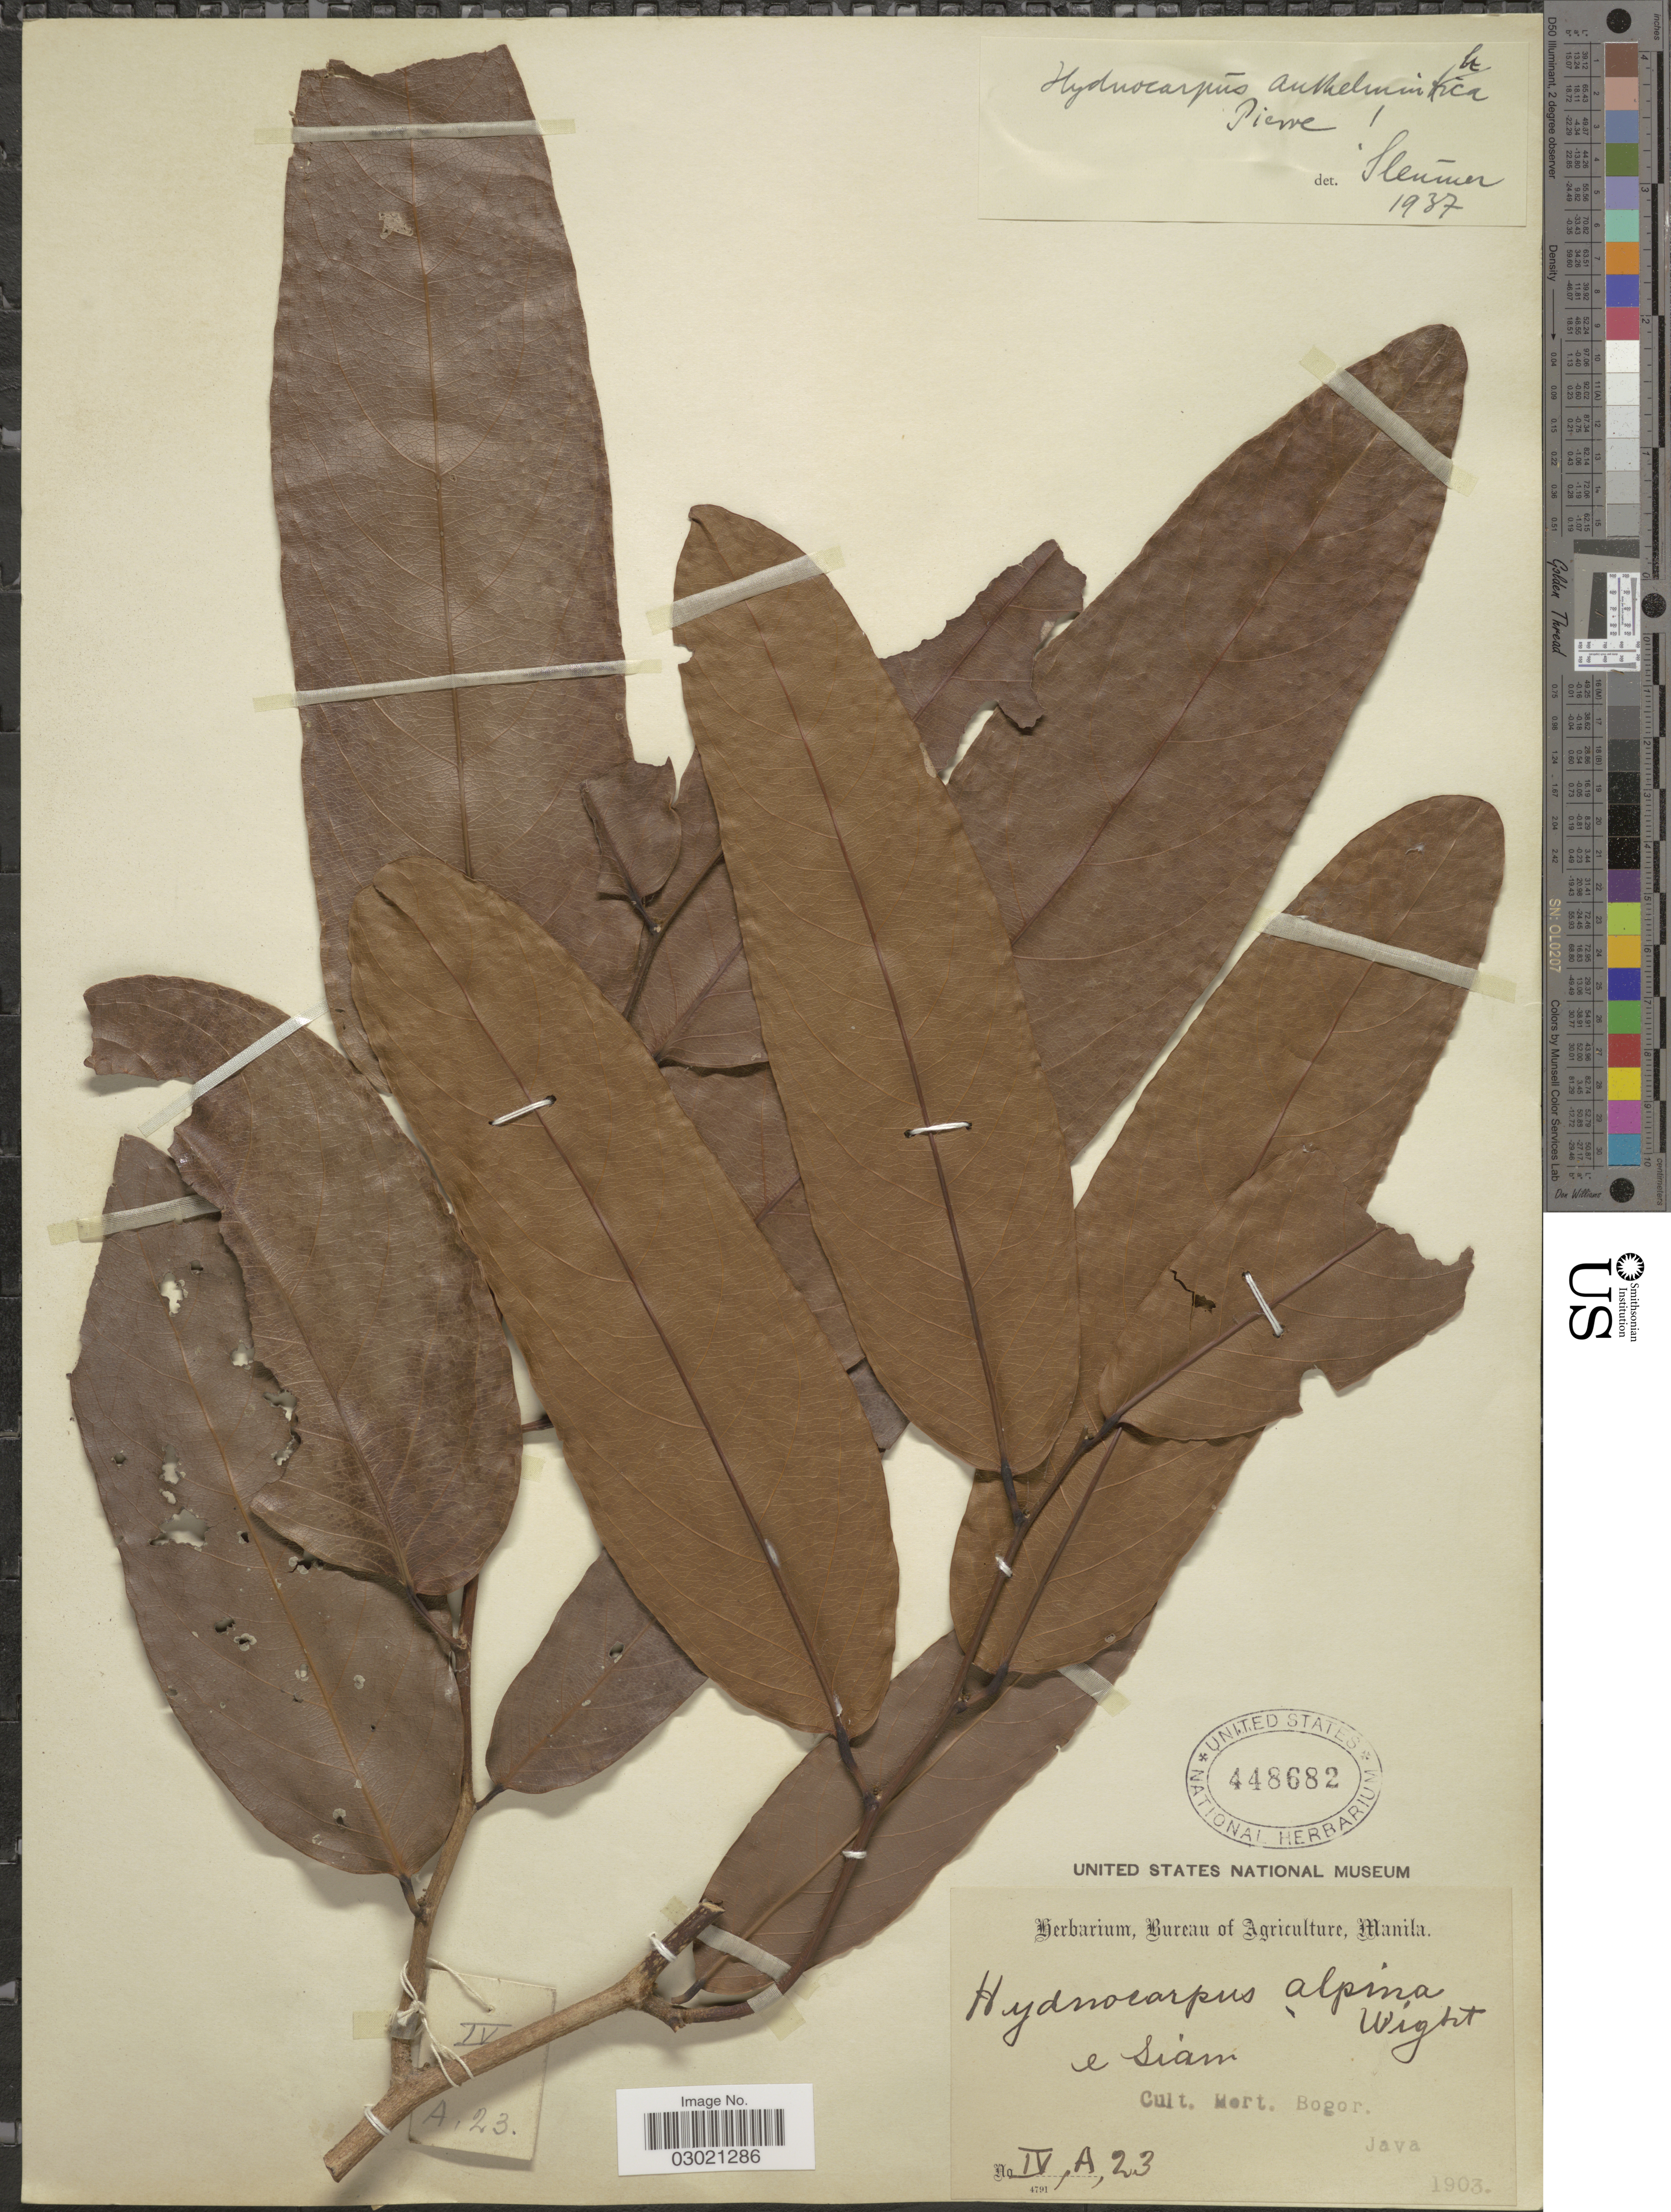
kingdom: Plantae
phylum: Tracheophyta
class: Magnoliopsida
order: Malpighiales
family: Achariaceae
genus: Hydnocarpus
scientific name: Hydnocarpus anthelminthicus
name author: Pierre ex Gagnep.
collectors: Ex herb. Bureau of Agriculture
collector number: IV, A, 23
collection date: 1903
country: Indonesia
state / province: Java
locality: E Siam [unsure placement] Cult. Hort. Bogor.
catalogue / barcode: US 448682